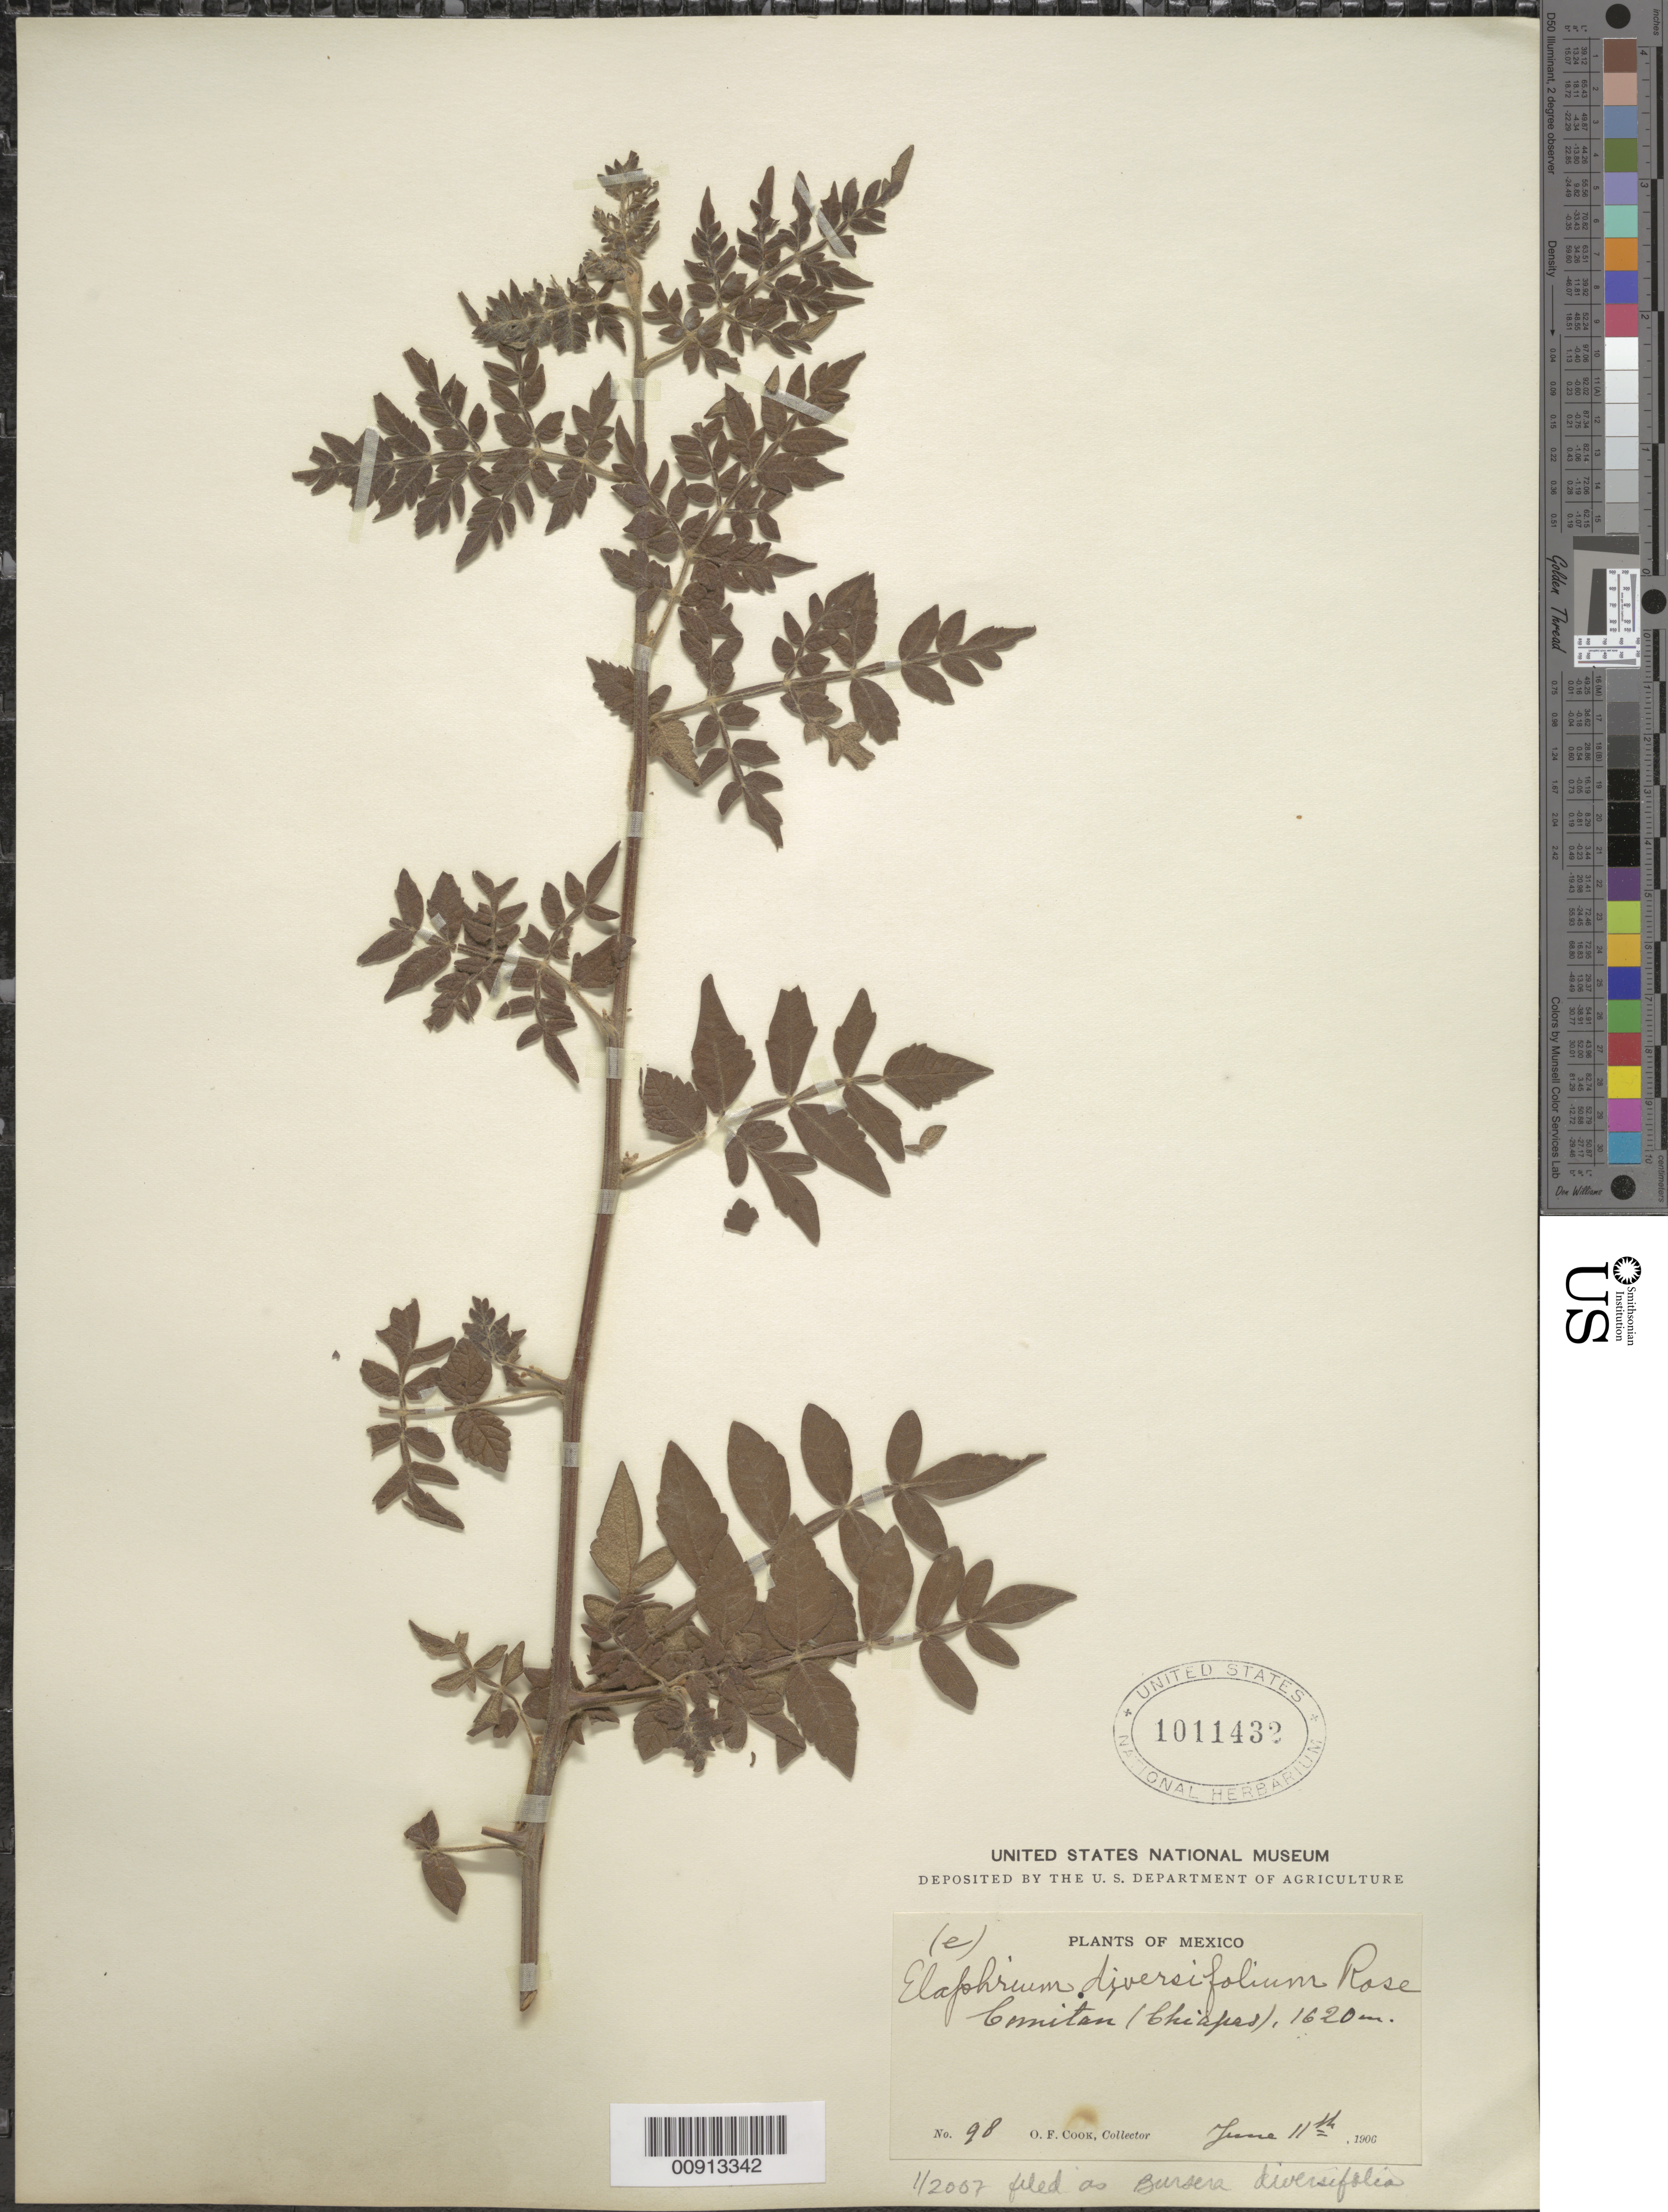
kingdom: Plantae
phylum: Tracheophyta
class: Magnoliopsida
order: Sapindales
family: Burseraceae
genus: Bursera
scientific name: Bursera diversifolia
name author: Rose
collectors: O. F. Cook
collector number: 98 (e)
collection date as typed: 11 Jun 1906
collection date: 1906-06-11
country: Mexico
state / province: Chiapas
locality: Comitán (Chiapas).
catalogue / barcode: US 1011432